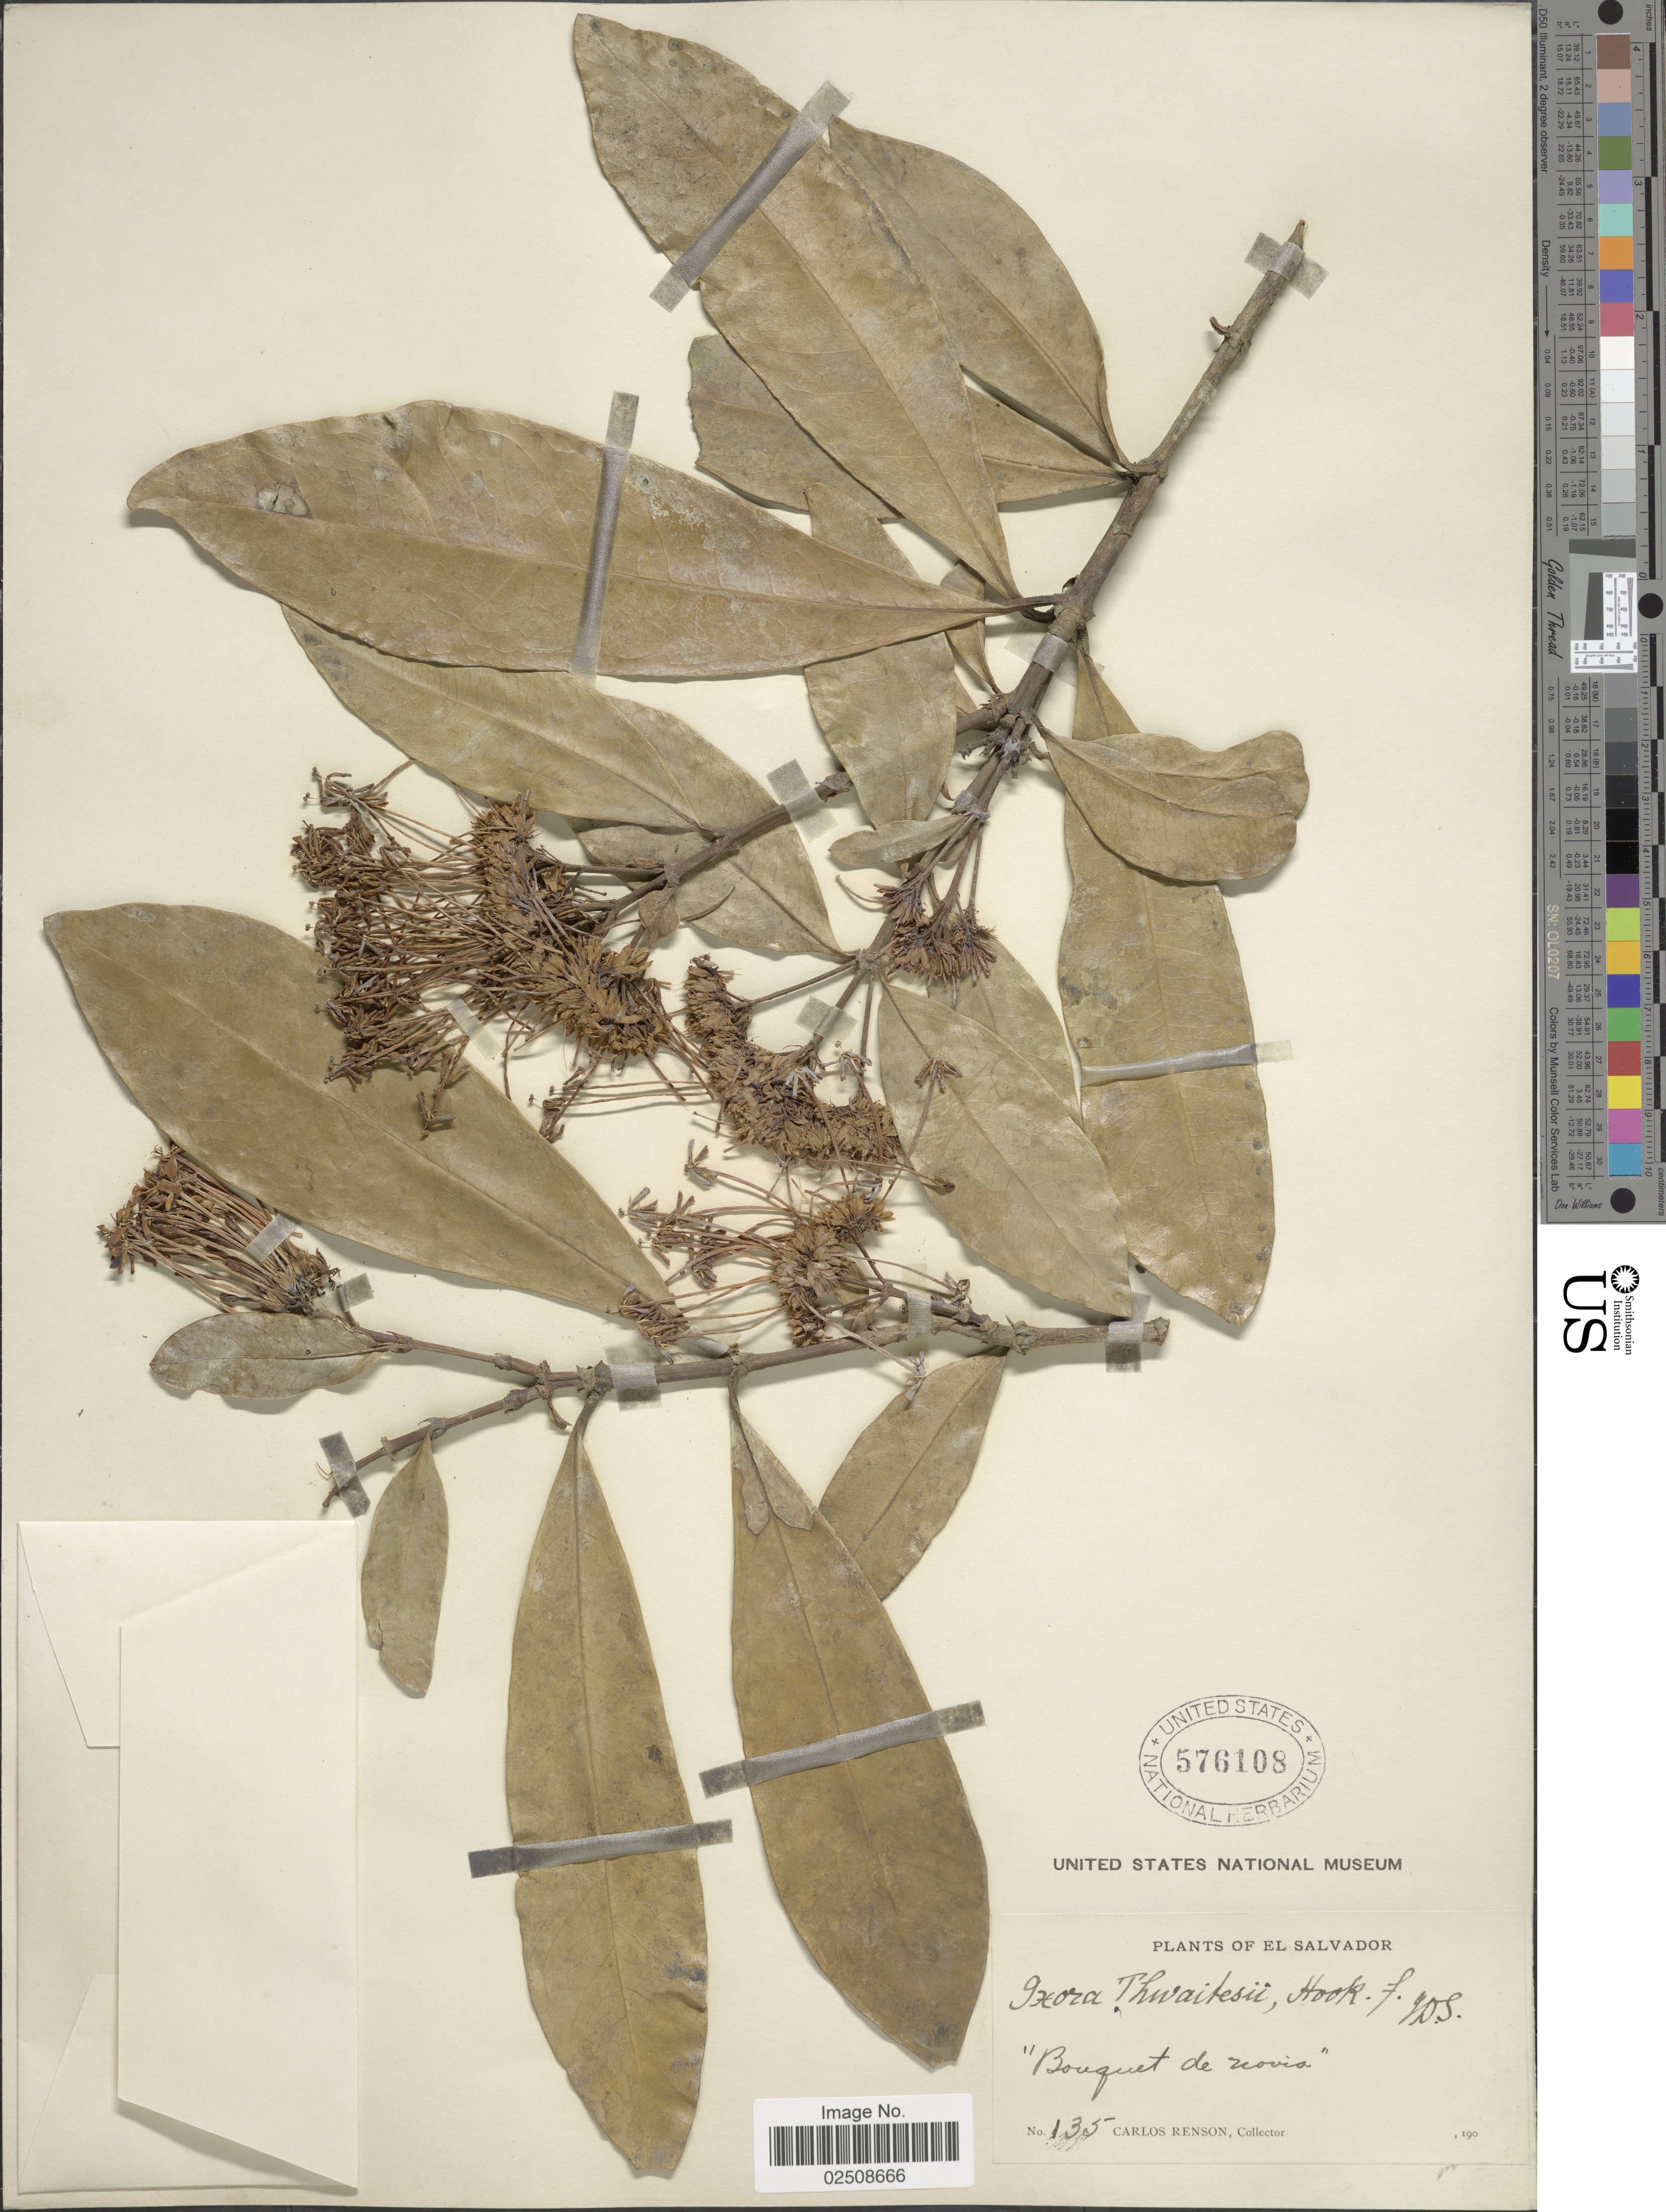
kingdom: Plantae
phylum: Tracheophyta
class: Magnoliopsida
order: Gentianales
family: Rubiaceae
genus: Ixora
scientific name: Ixora finlaysoniana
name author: Wall. ex G. Don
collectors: C. Renson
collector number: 135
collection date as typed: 190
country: El Salvador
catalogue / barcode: US 576108